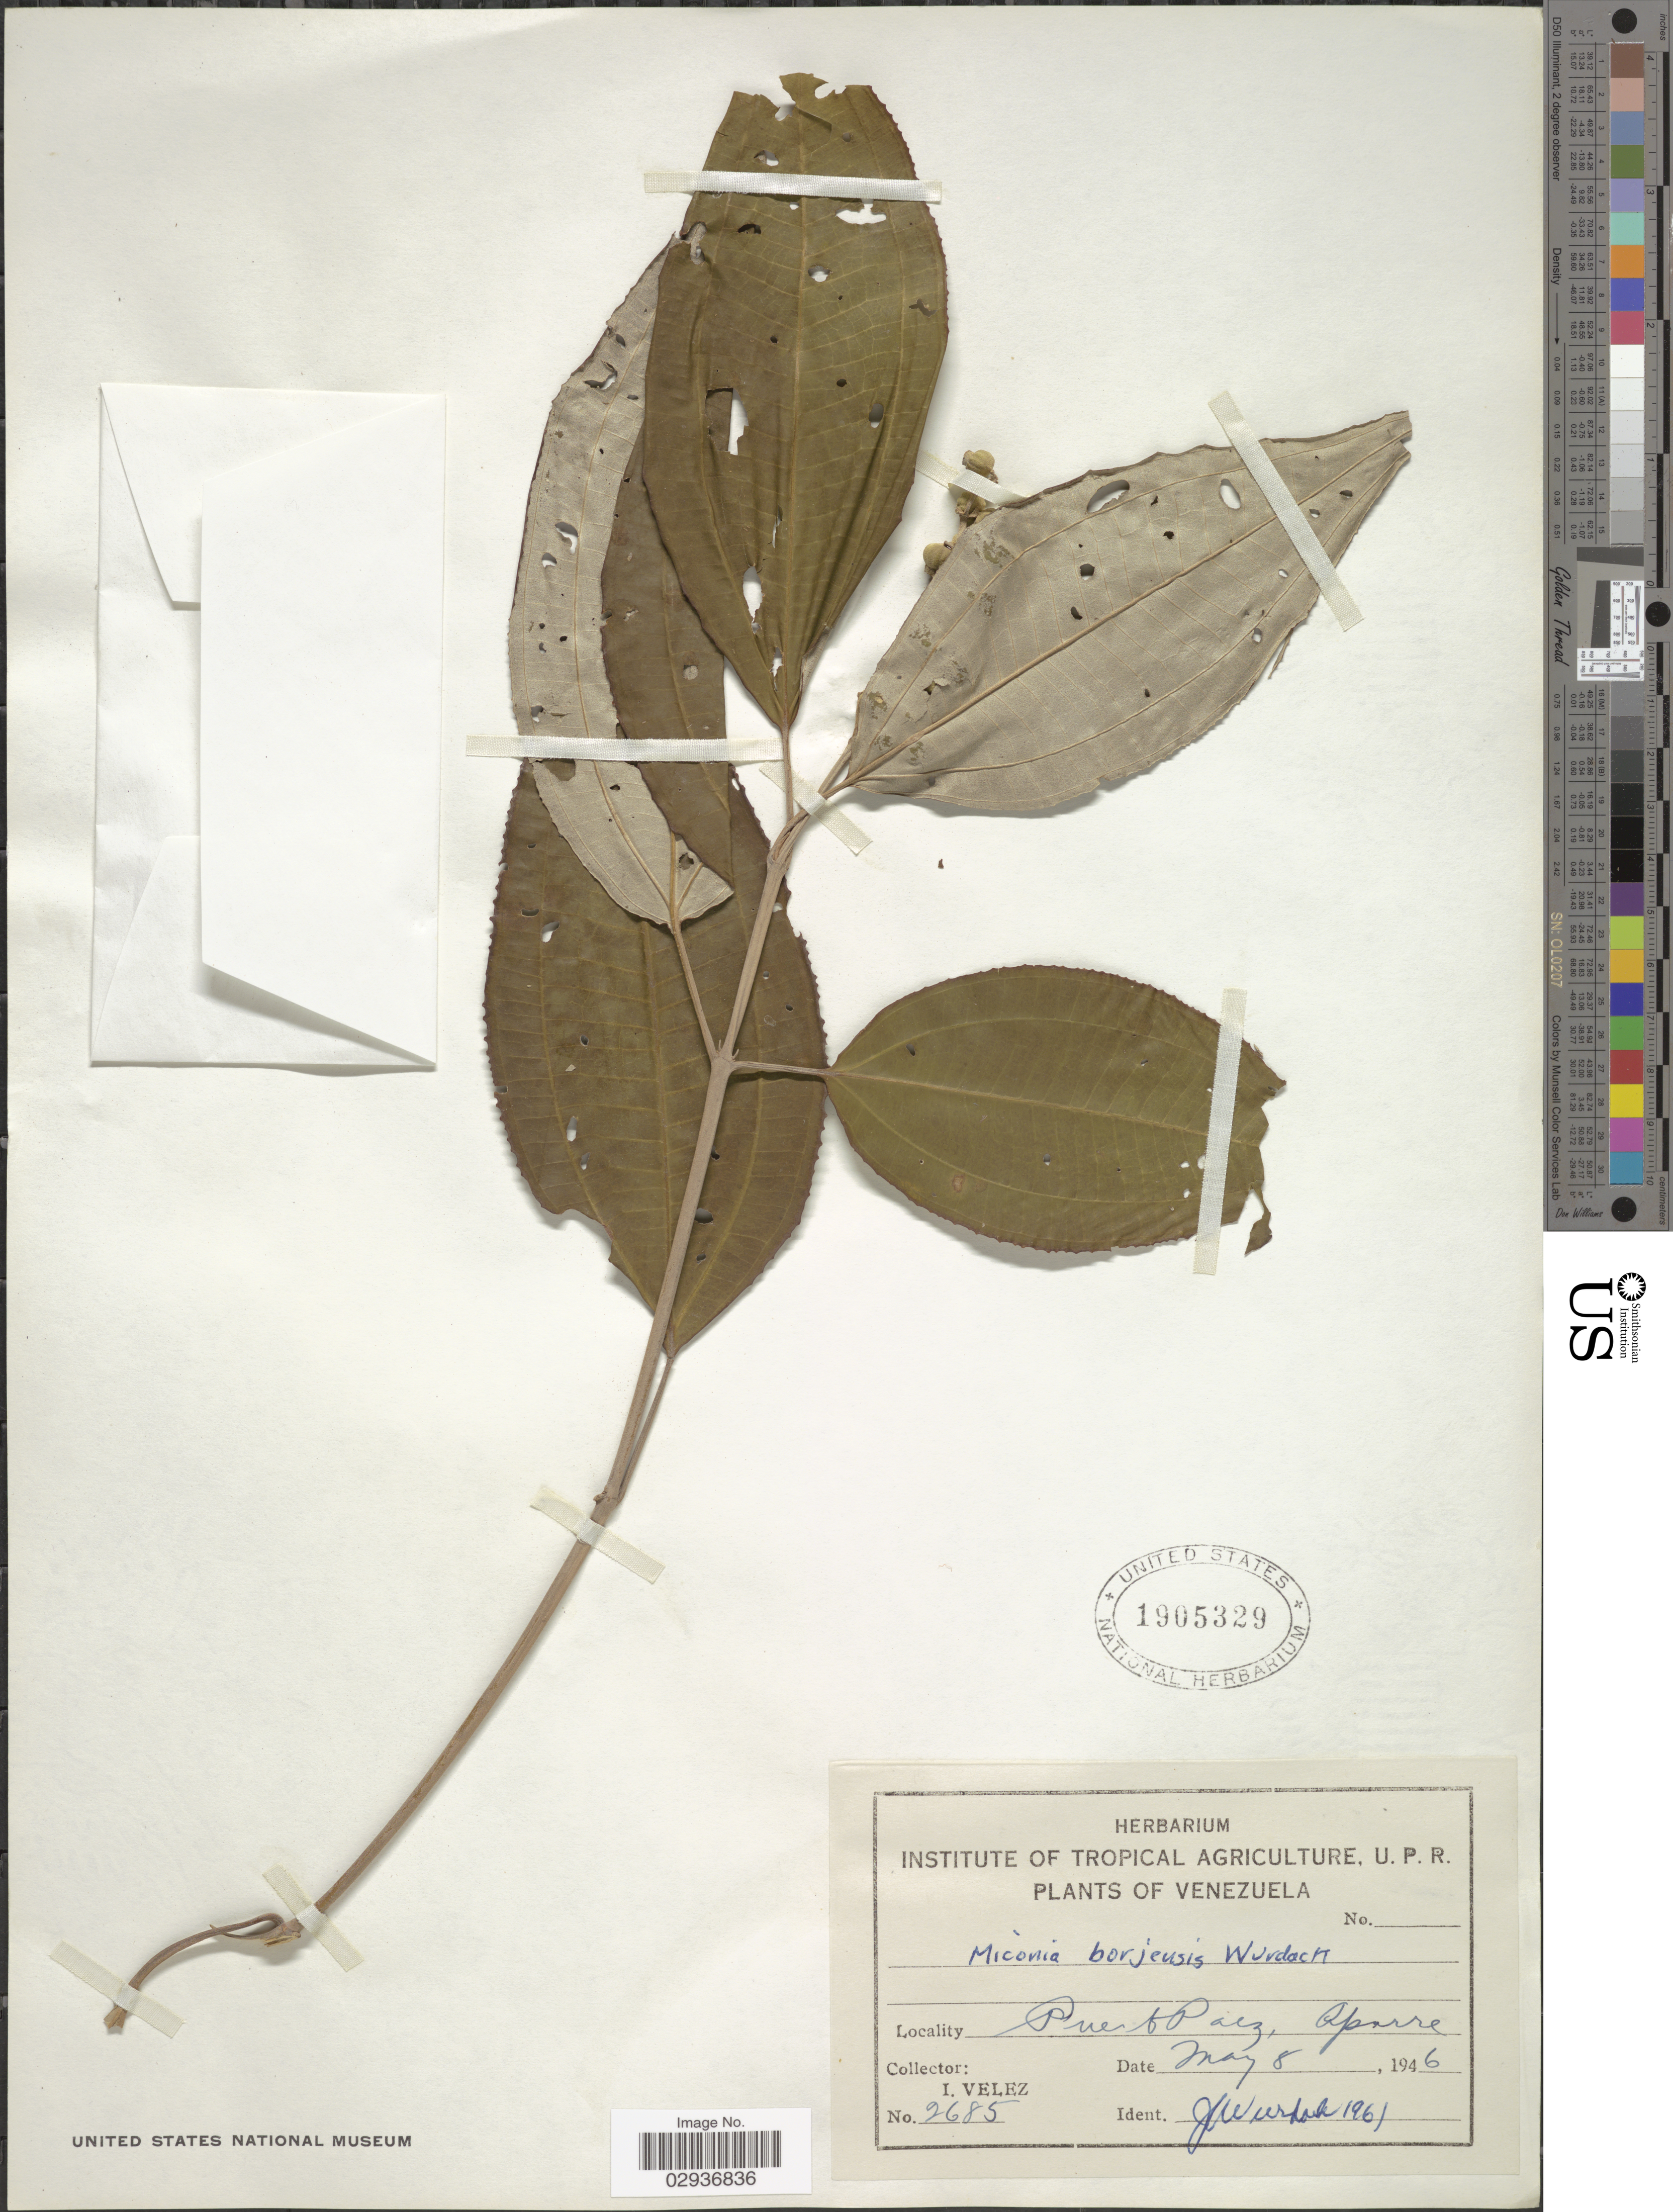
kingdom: Plantae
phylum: Tracheophyta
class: Magnoliopsida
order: Myrtales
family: Melastomataceae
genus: Miconia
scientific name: Miconia borjensis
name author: Wurdack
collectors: I. Velez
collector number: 2685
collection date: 1946-05-08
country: Venezuela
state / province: Apure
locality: Puerto Paez.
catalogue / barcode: US 1905329